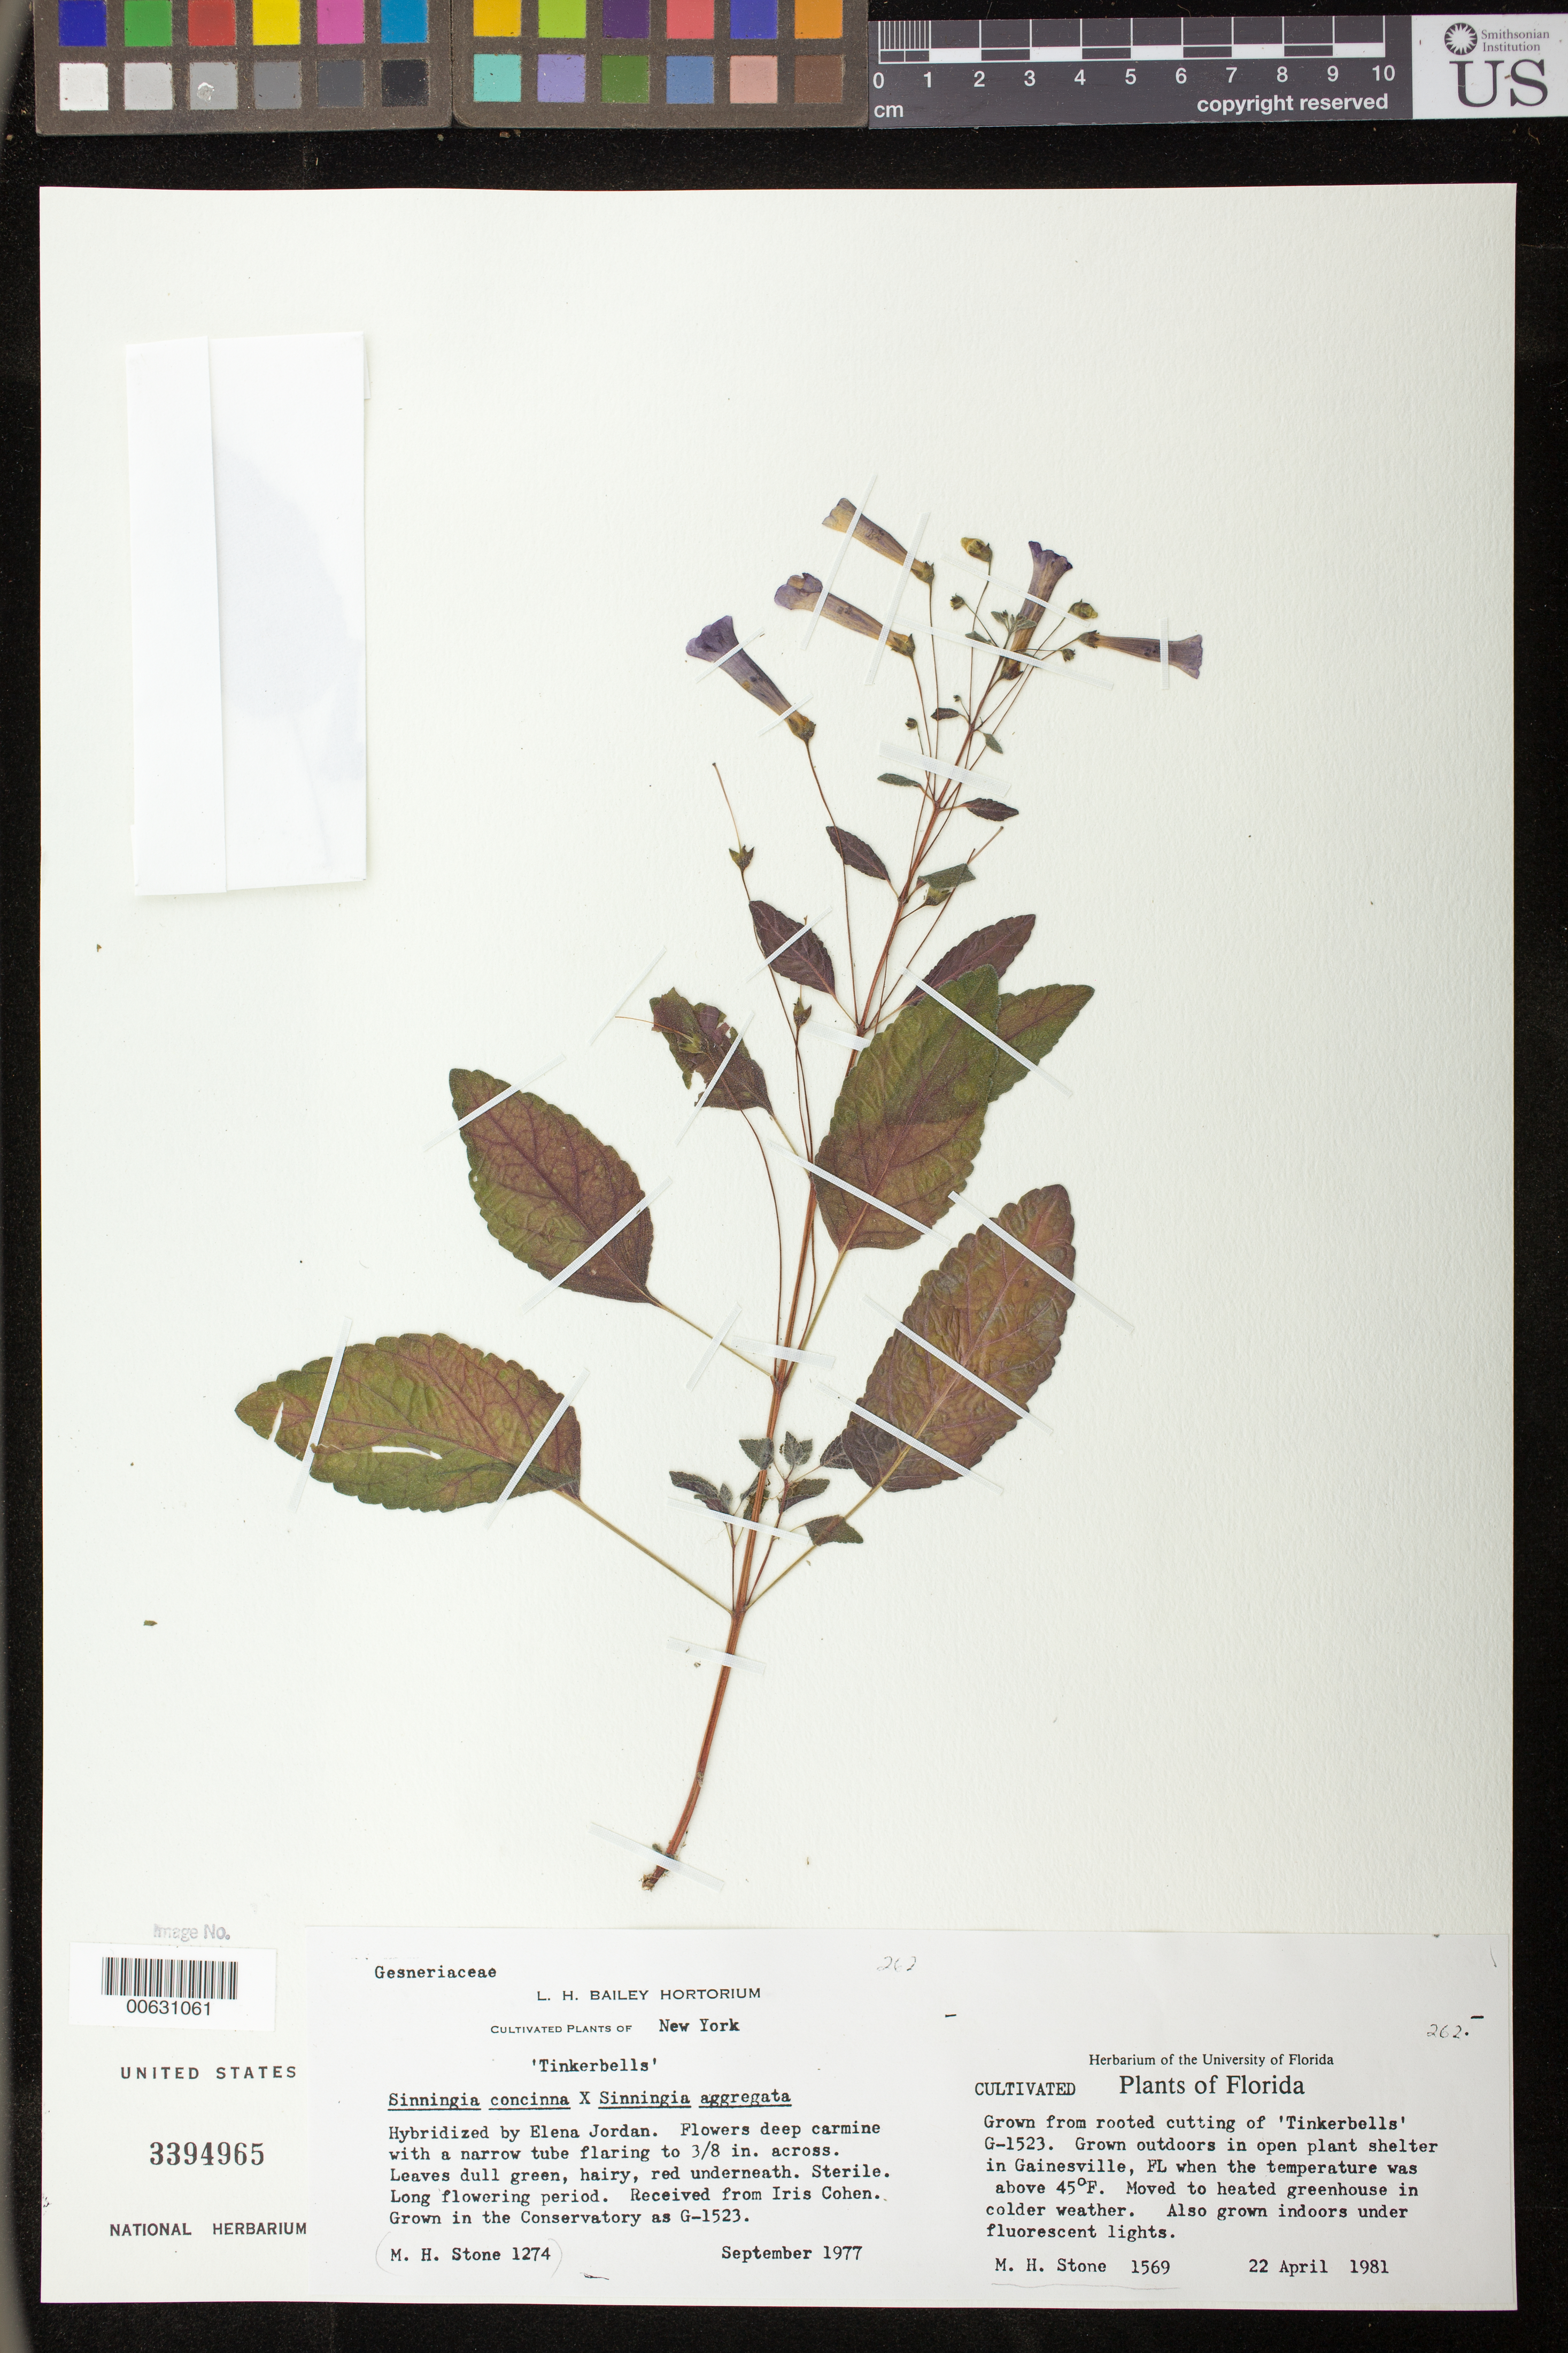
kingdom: Plantae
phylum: Tracheophyta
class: Magnoliopsida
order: Lamiales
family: Gesneriaceae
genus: Sinningia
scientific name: Sinningia 'Tinkerbells'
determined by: Skog, Laurence E.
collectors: M. Stone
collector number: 1569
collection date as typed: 22 Apr 1981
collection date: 1981-04-22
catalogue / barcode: US 3394965